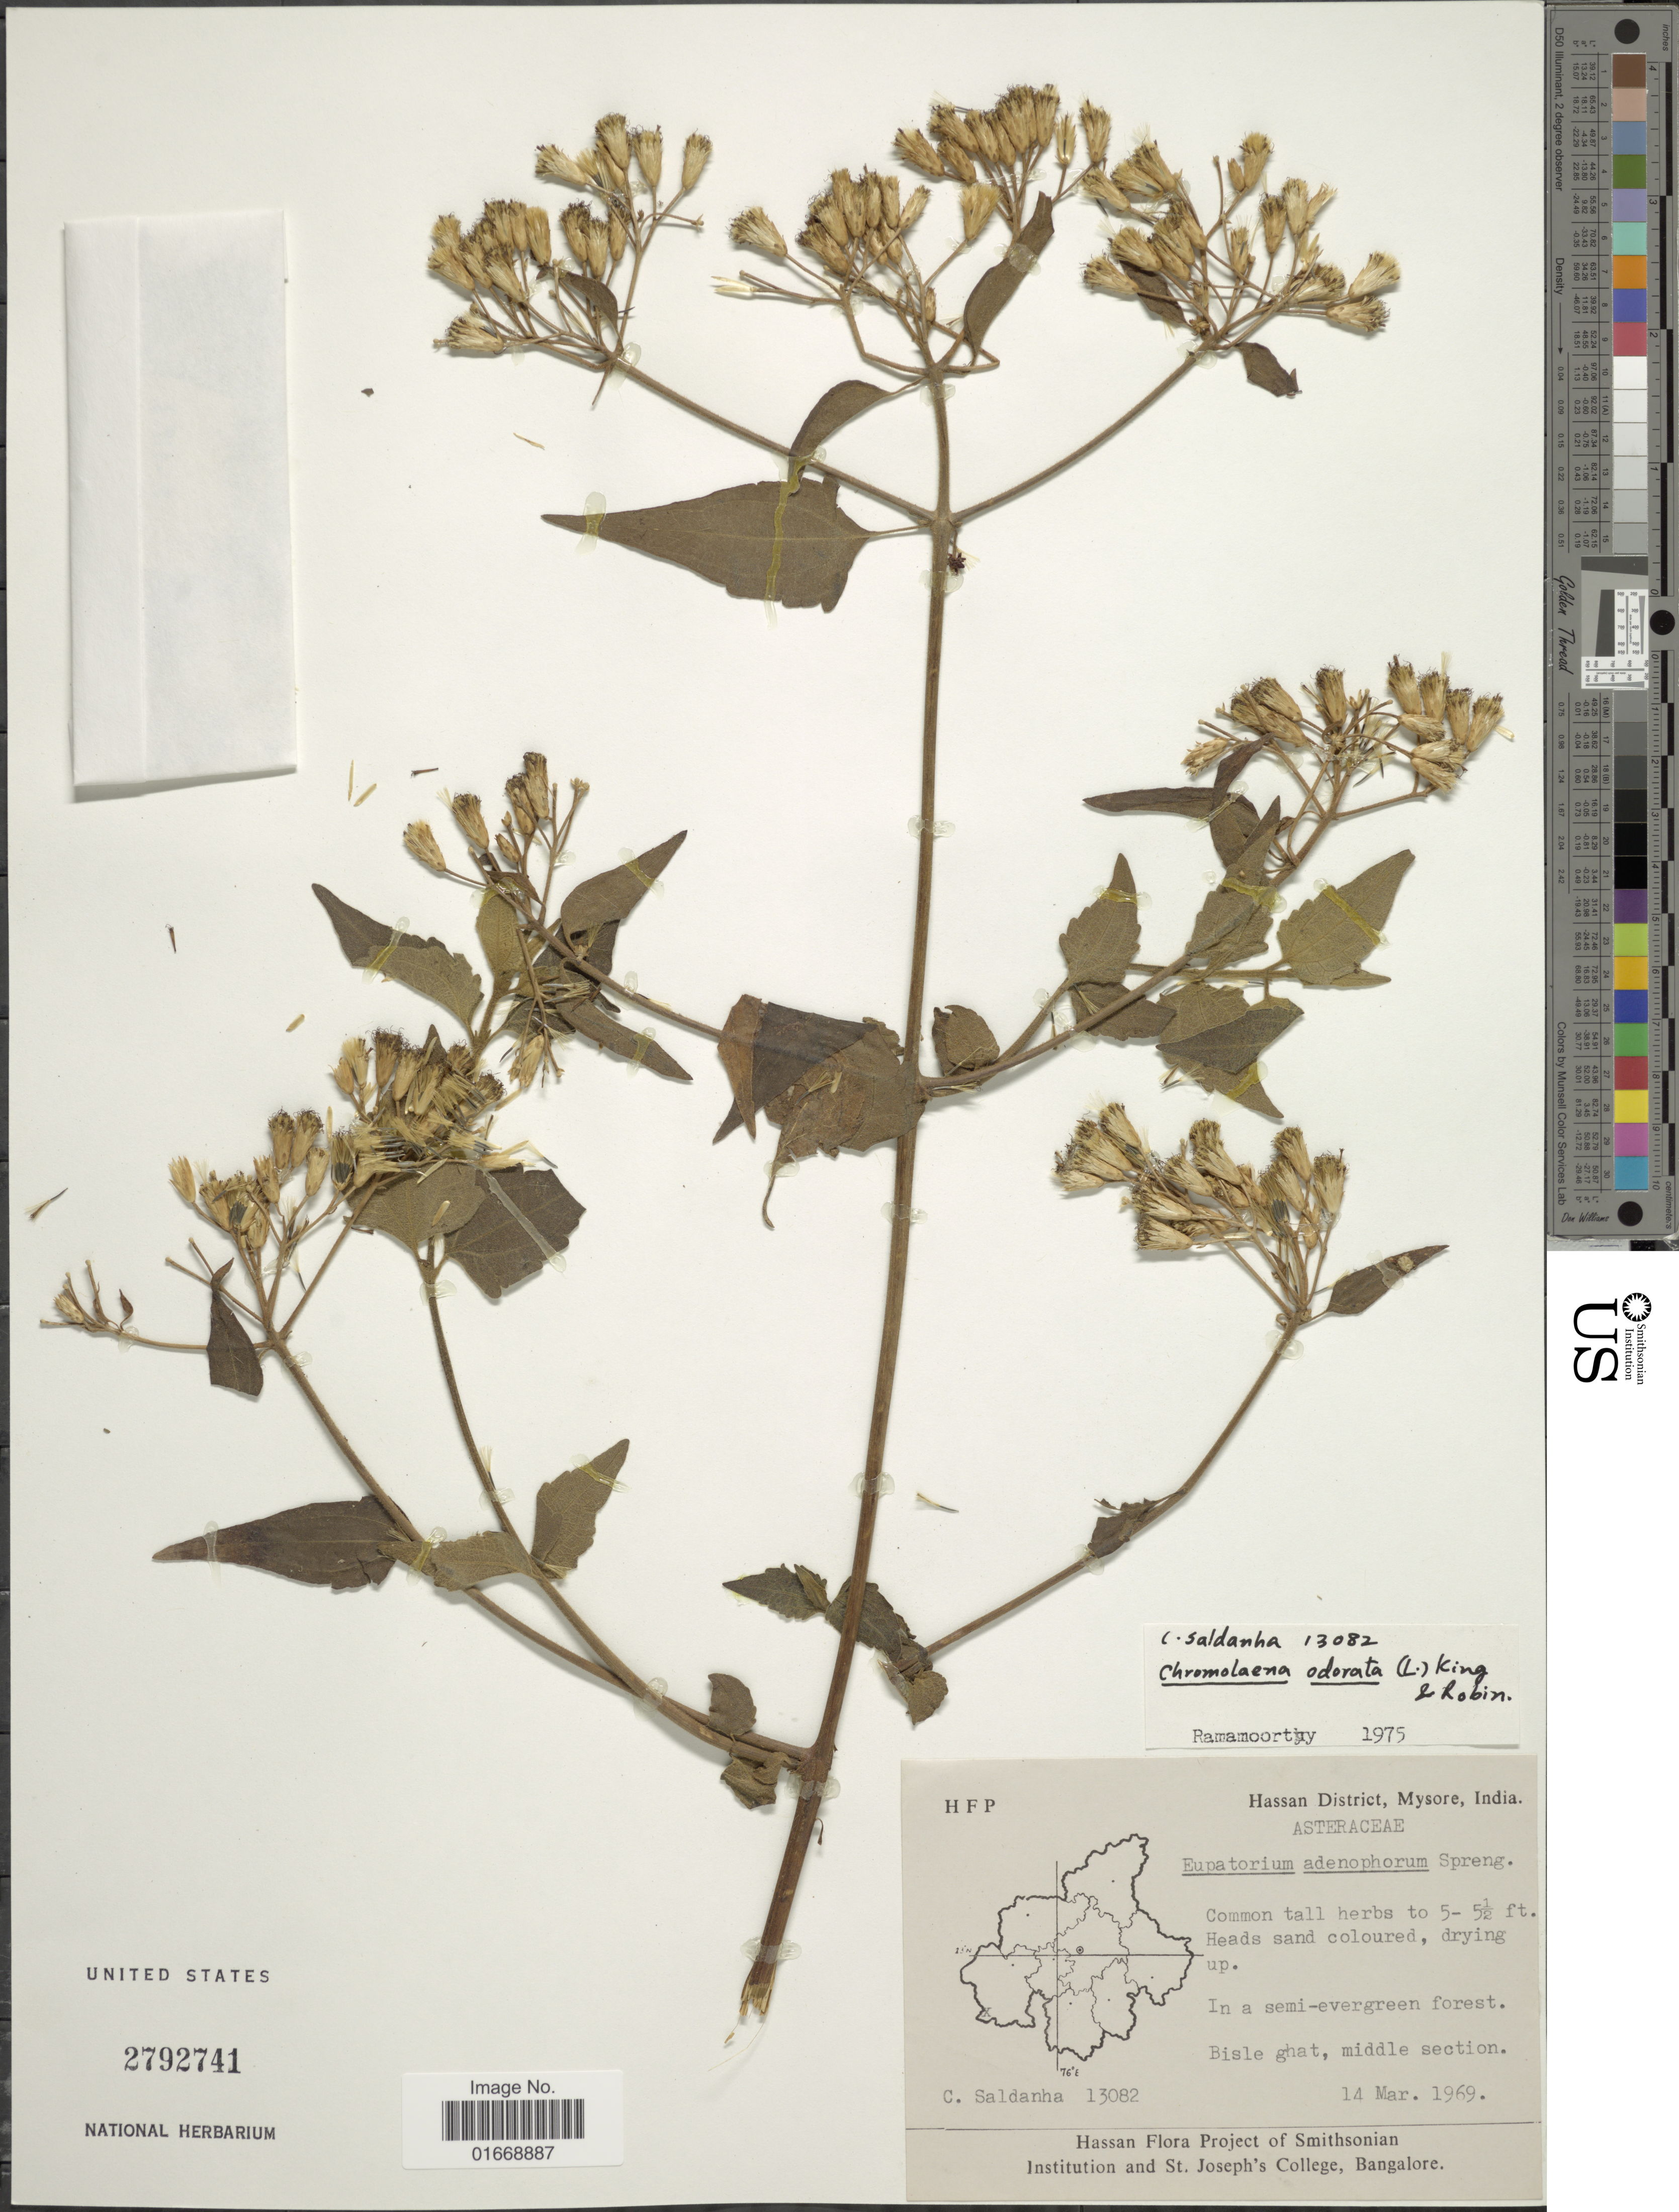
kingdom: Plantae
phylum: Tracheophyta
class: Magnoliopsida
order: Asterales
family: Asteraceae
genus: Chromolaena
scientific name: Chromolaena odorata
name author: (L.) R.M. King & H. Rob.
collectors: C. Saldanha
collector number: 13082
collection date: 1969-03-14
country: India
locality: Hassan District, Mysore, Bisle ghat, middle section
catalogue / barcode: US 2792741